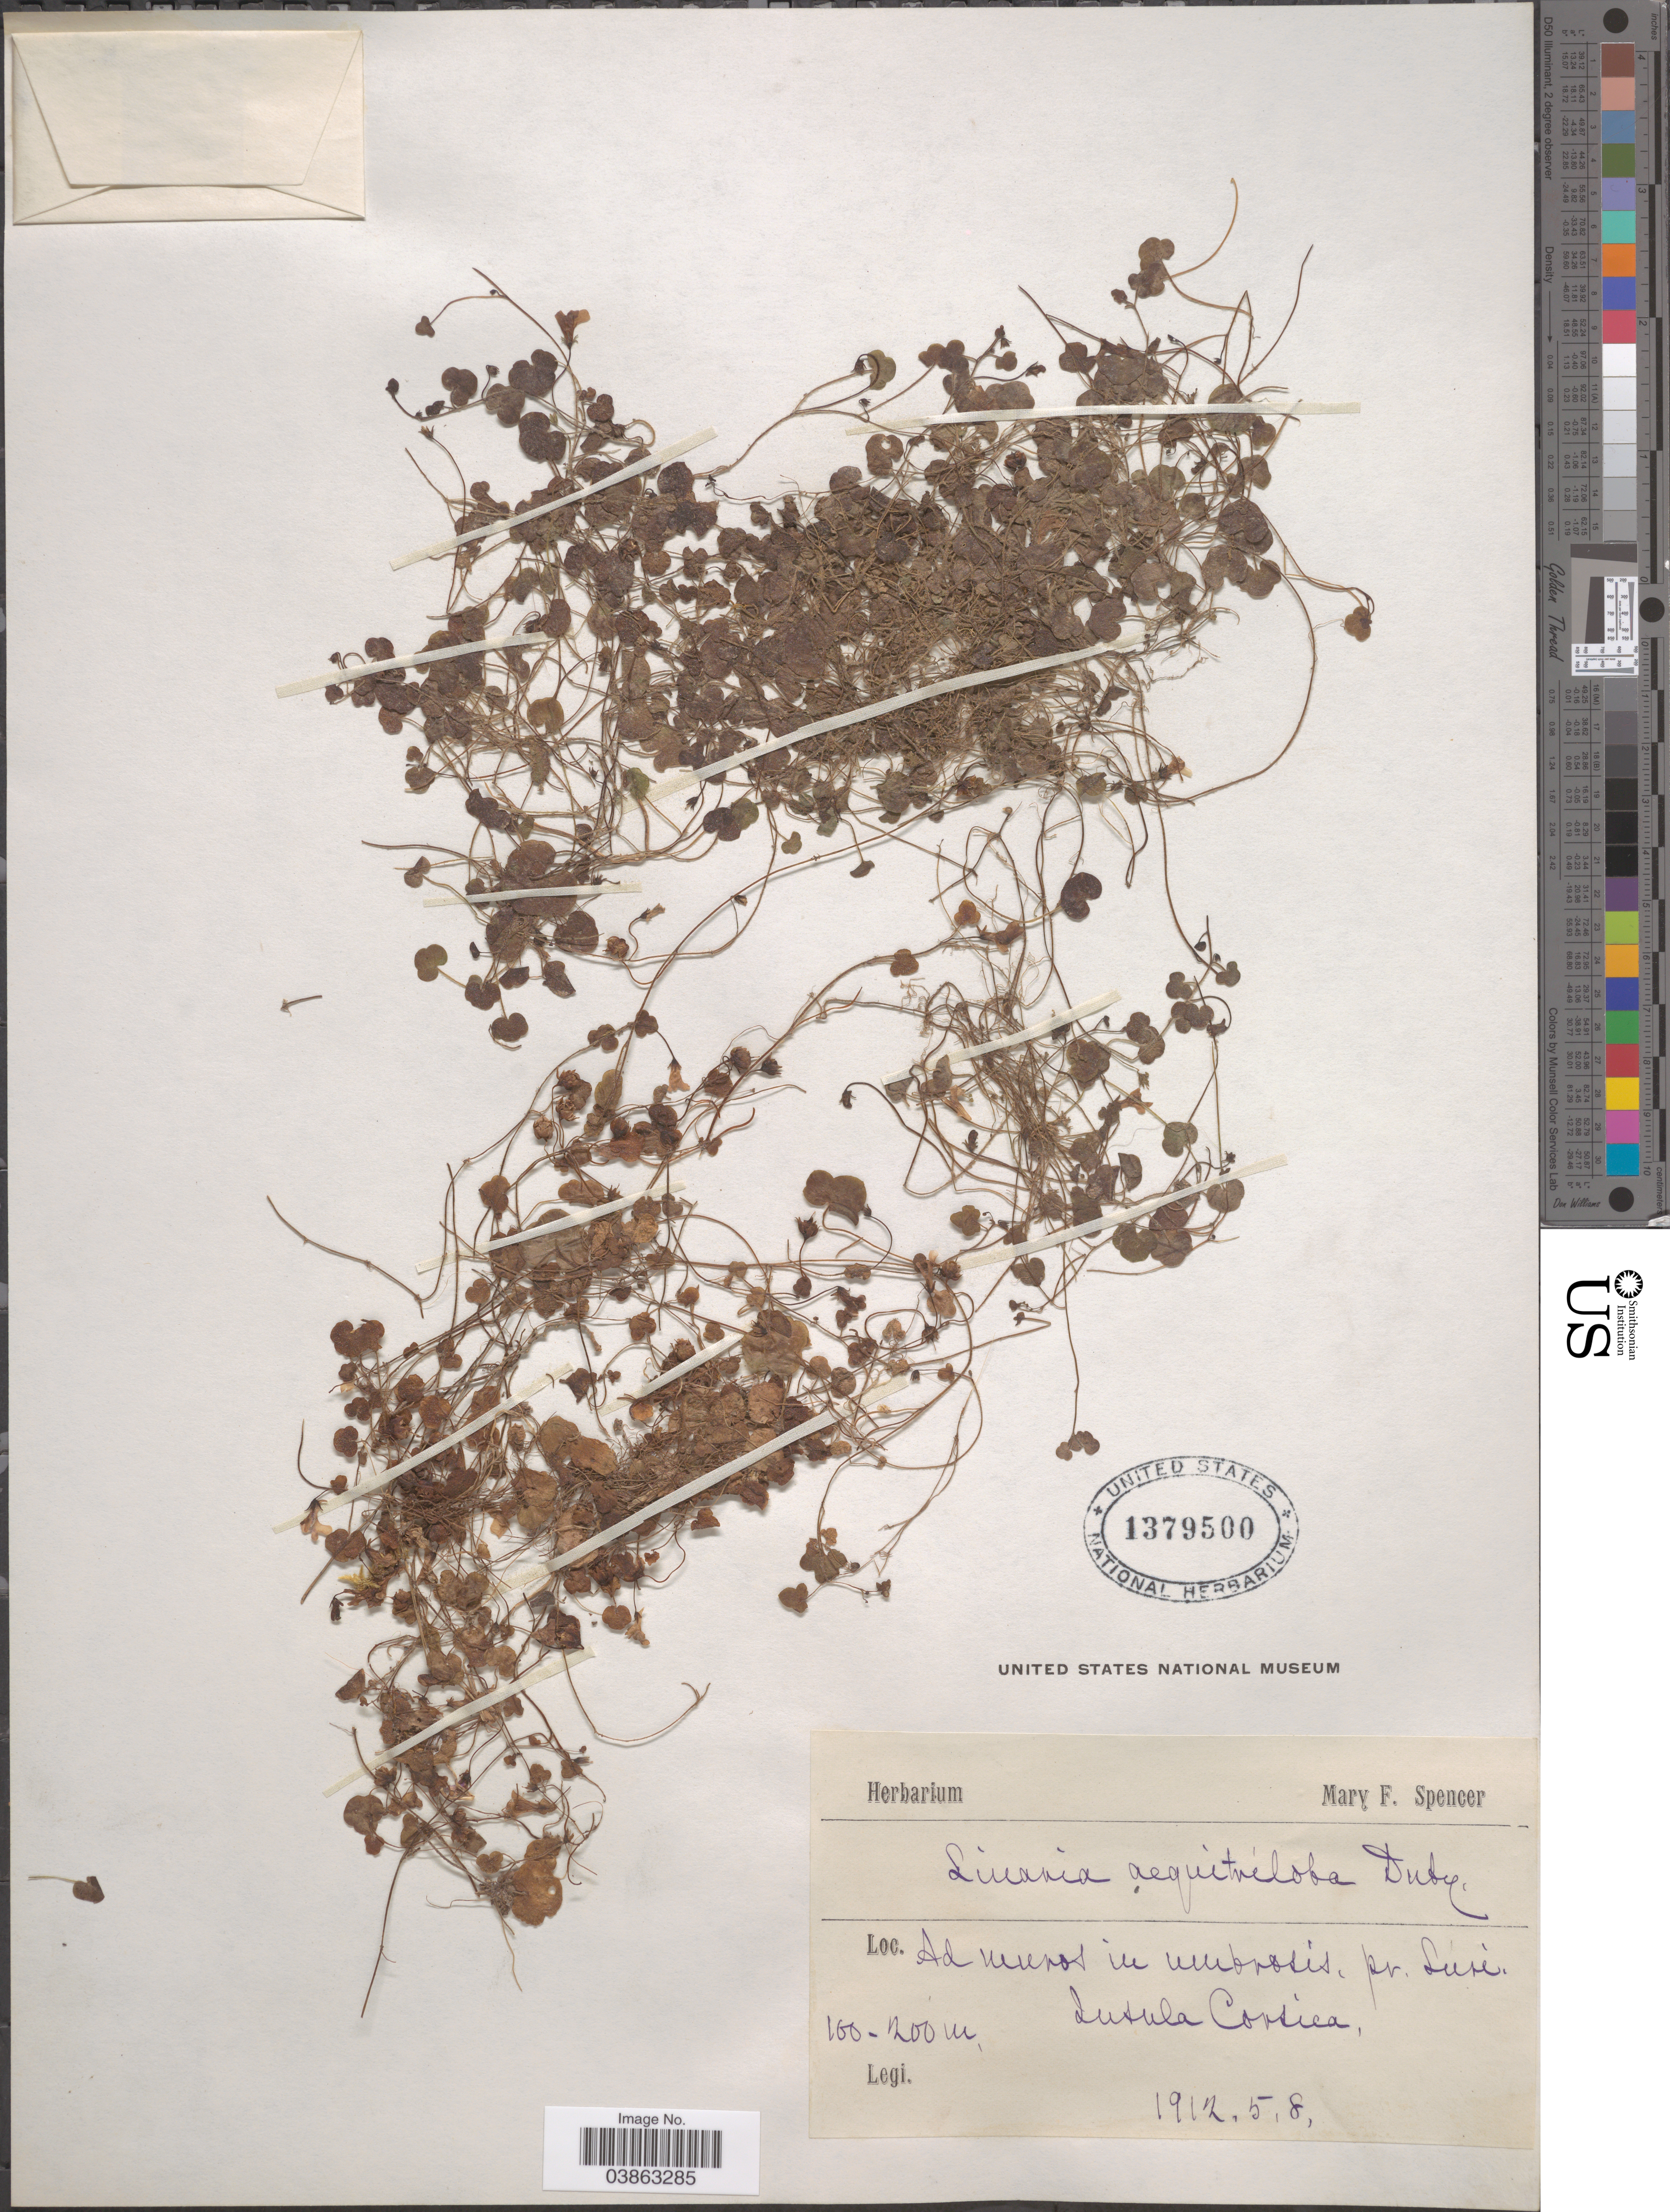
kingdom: Plantae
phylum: Tracheophyta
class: Magnoliopsida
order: Lamiales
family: Plantaginaceae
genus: Linaria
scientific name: Linaria aequitriloba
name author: (Viv.) Spreng.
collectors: ex herb. Spencer, Mary Fiske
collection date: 1912-05-08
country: France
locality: Ad nuenos [interpreted] in umbrosis, pr. Susè. Insula Corsica.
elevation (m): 100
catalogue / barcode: US 1379500